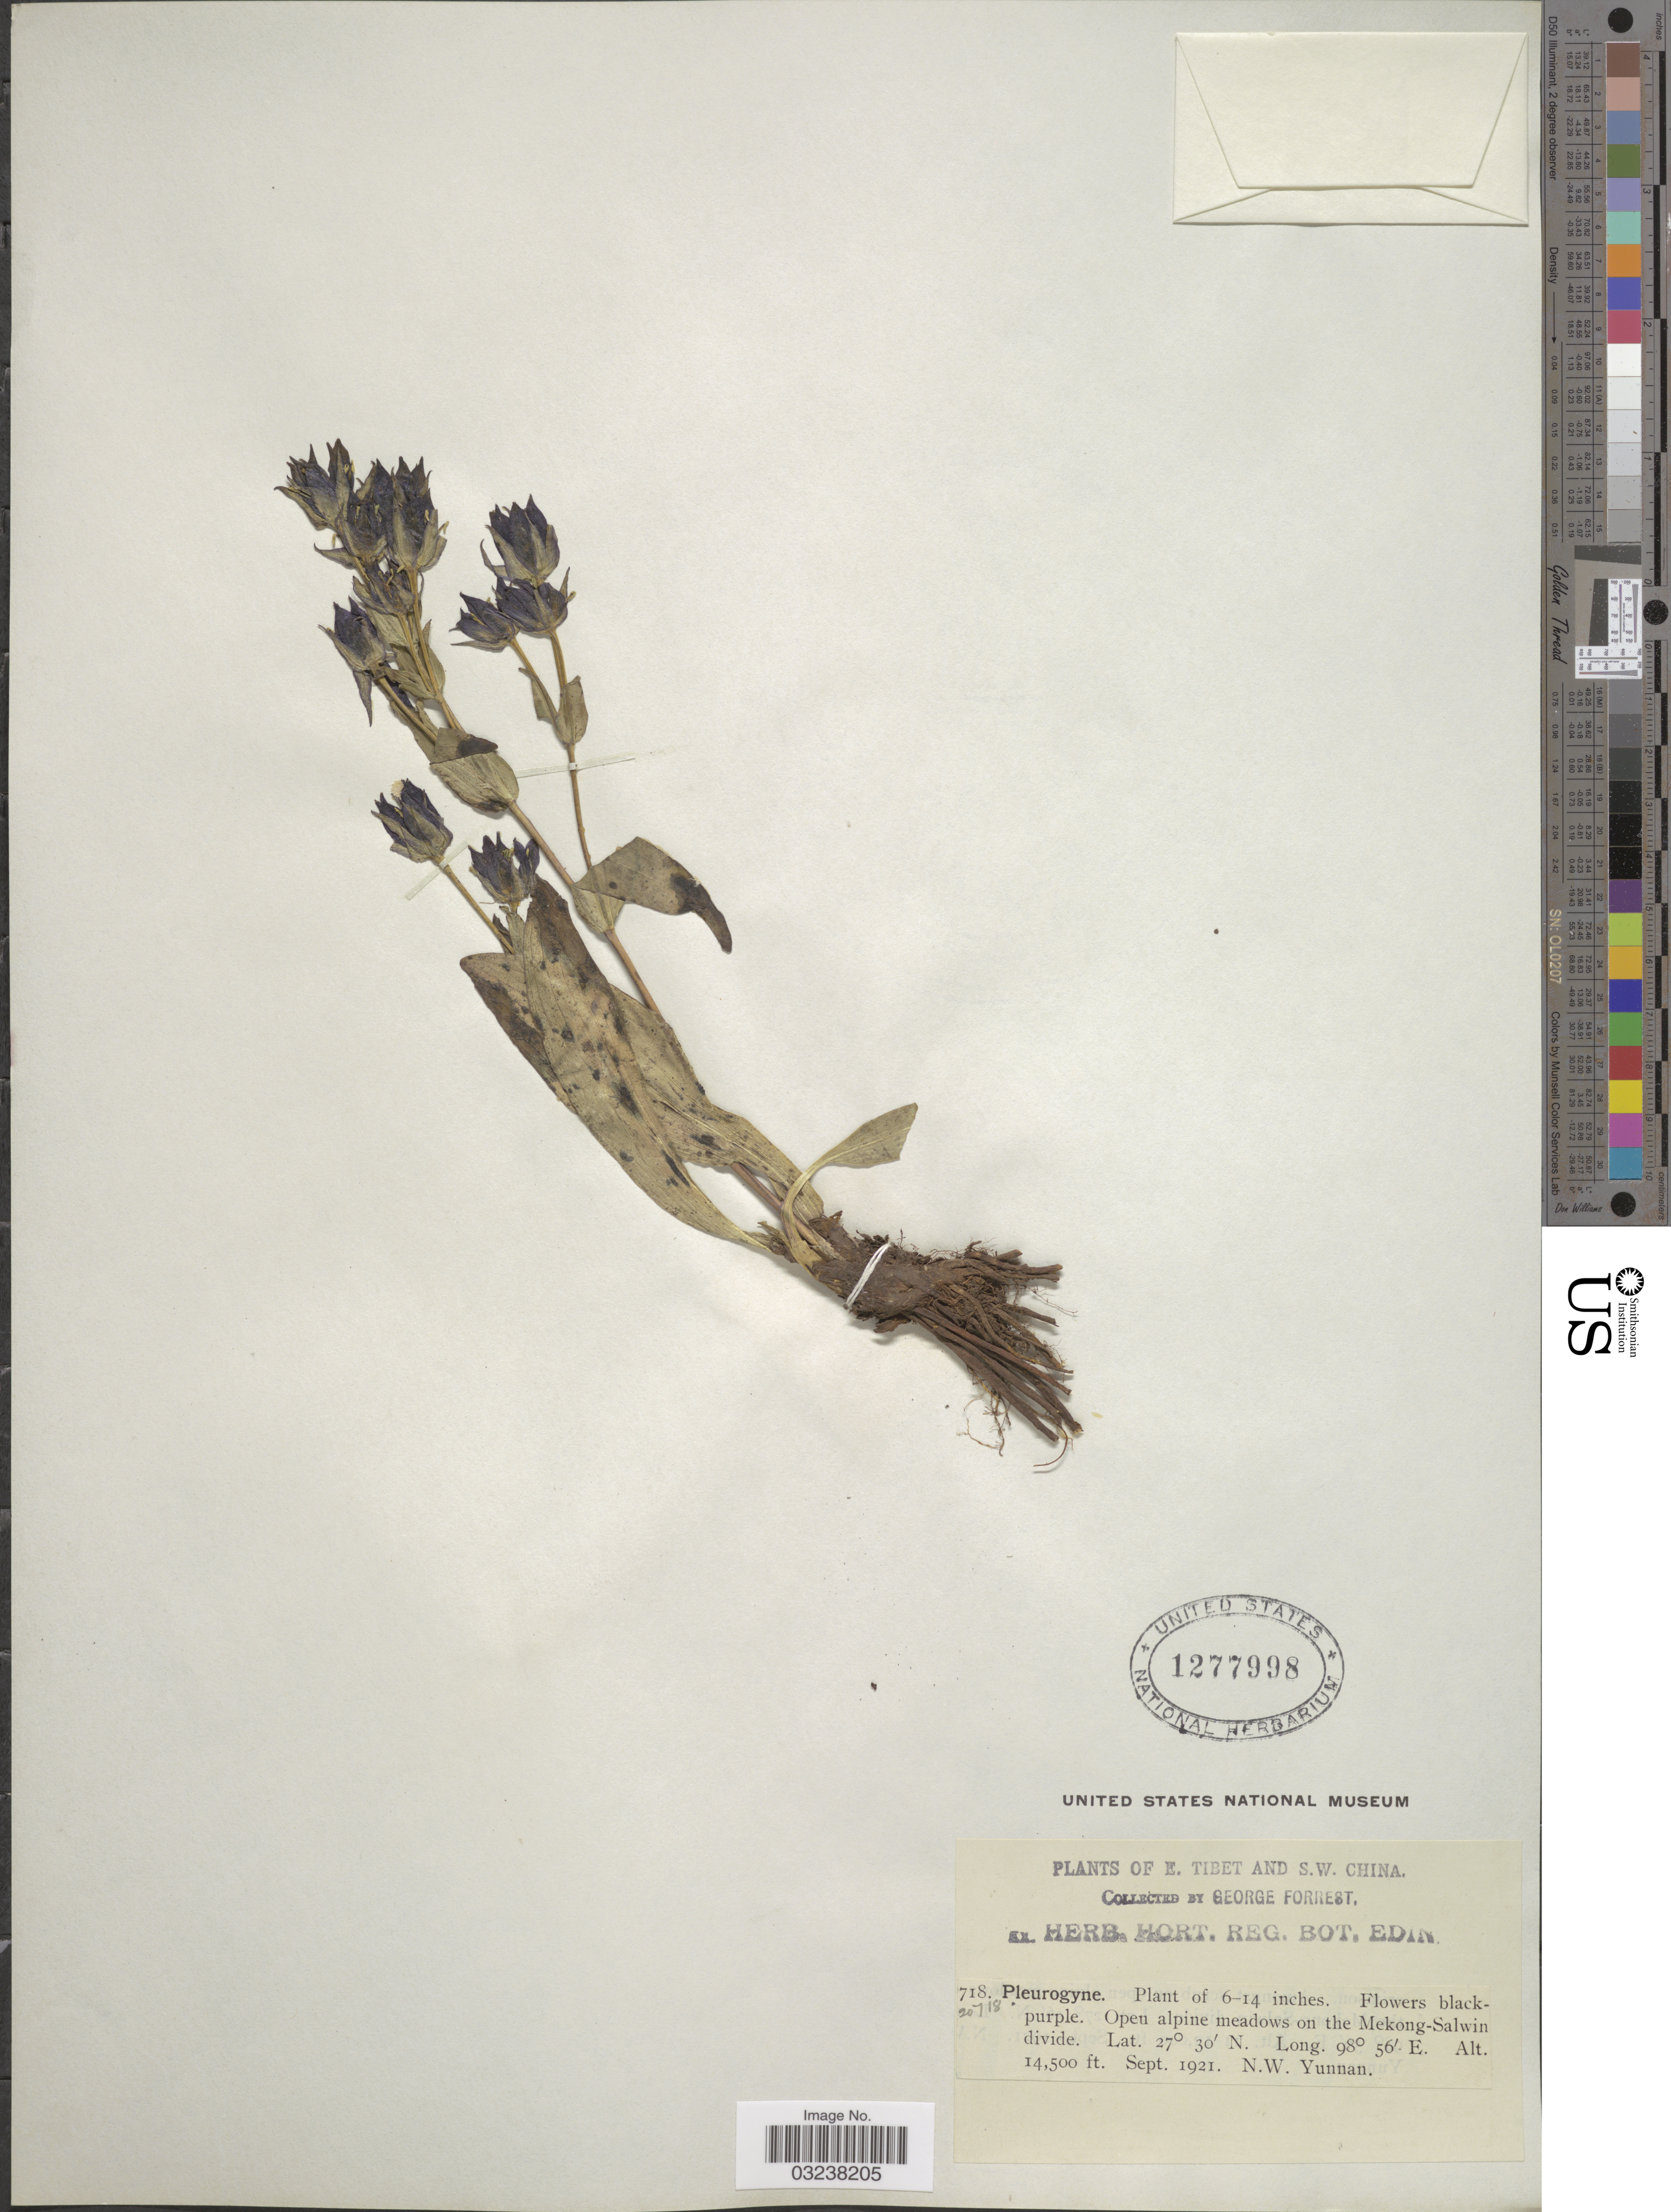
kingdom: Plantae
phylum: Tracheophyta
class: Magnoliopsida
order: Gentianales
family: Gentianaceae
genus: Lomatogonium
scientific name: Lomatogonium sp.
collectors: G. Forrest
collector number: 20718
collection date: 1921-09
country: China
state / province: Yunnan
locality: E. Tibet and S.W. China. Open alpine meadows on the Mekong-Salwin divide. N.W. Yunnan.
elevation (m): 4420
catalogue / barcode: US 1277998